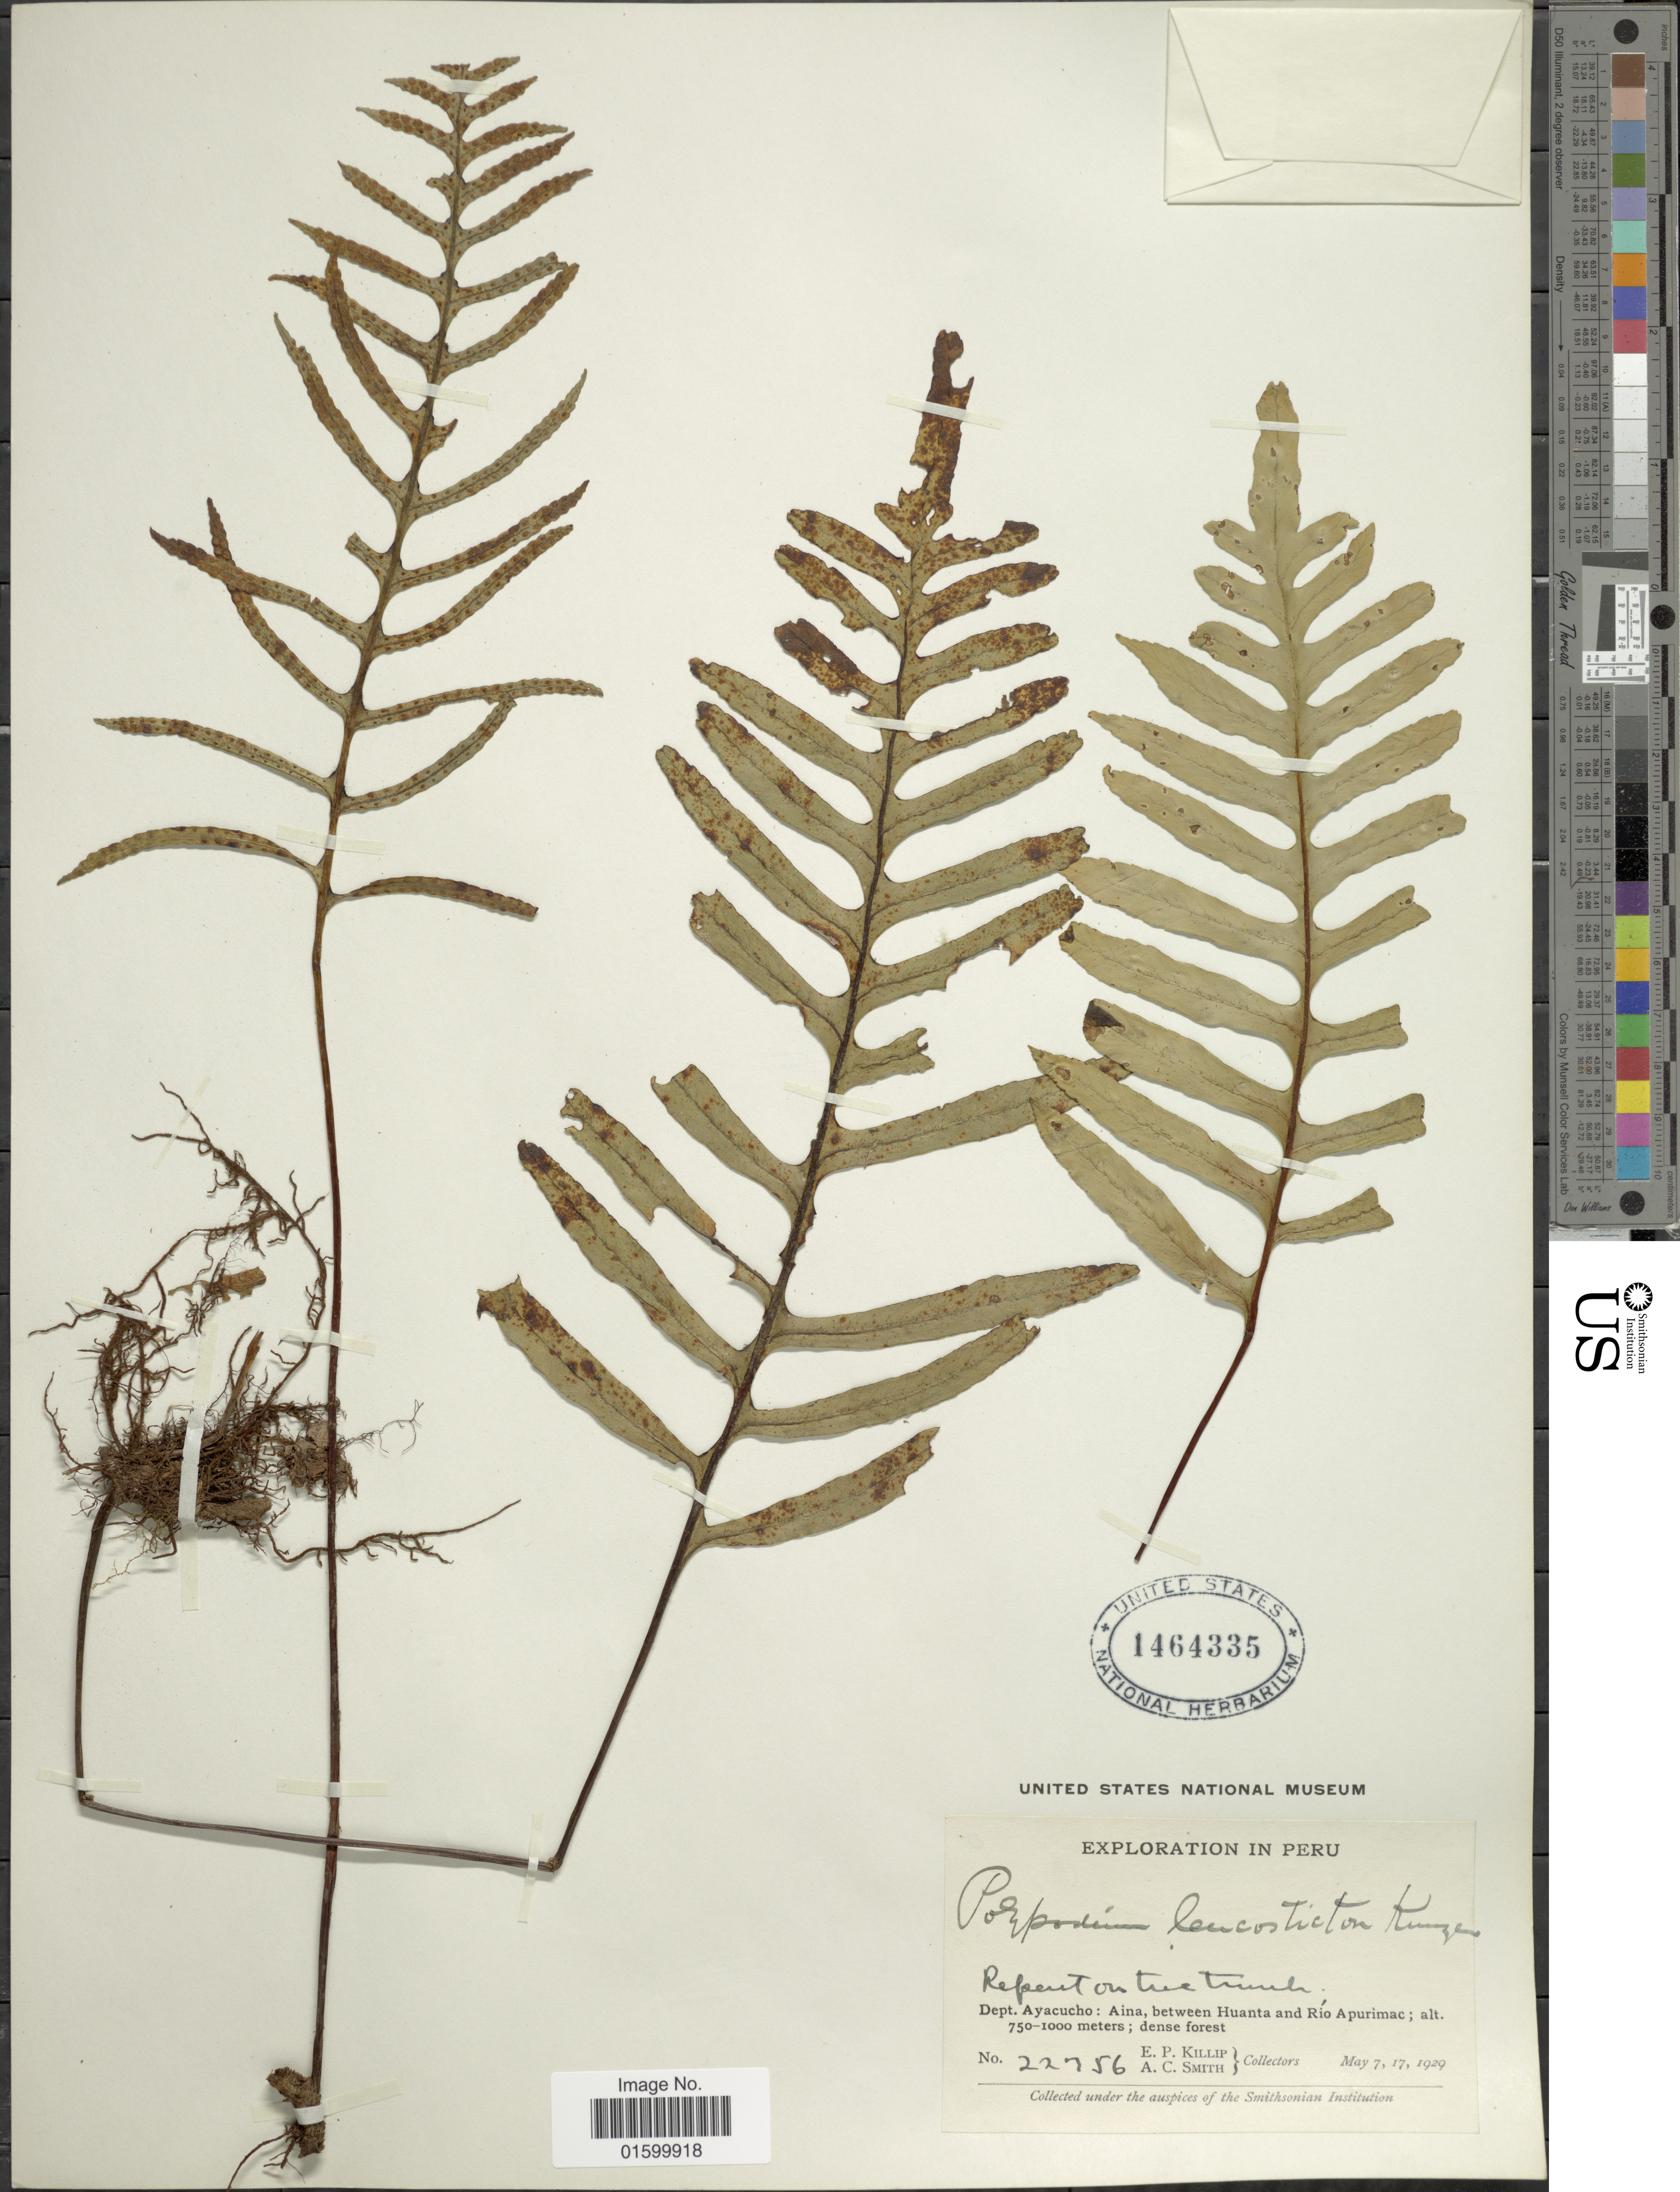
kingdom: Plantae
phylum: Tracheophyta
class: Polypodiopsida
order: Polypodiales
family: Polypodiaceae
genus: Pleopeltis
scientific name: Pleopeltis remota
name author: (Desv.) A.R. Sm.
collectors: E. P. Killip & A. C. Smith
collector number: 22756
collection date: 1929-05-07/1929-05-17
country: Peru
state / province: Ayacucho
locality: Dept. Ayacucho: Aina, between Huanta and Rio Apurimac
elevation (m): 750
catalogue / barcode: US 1464335